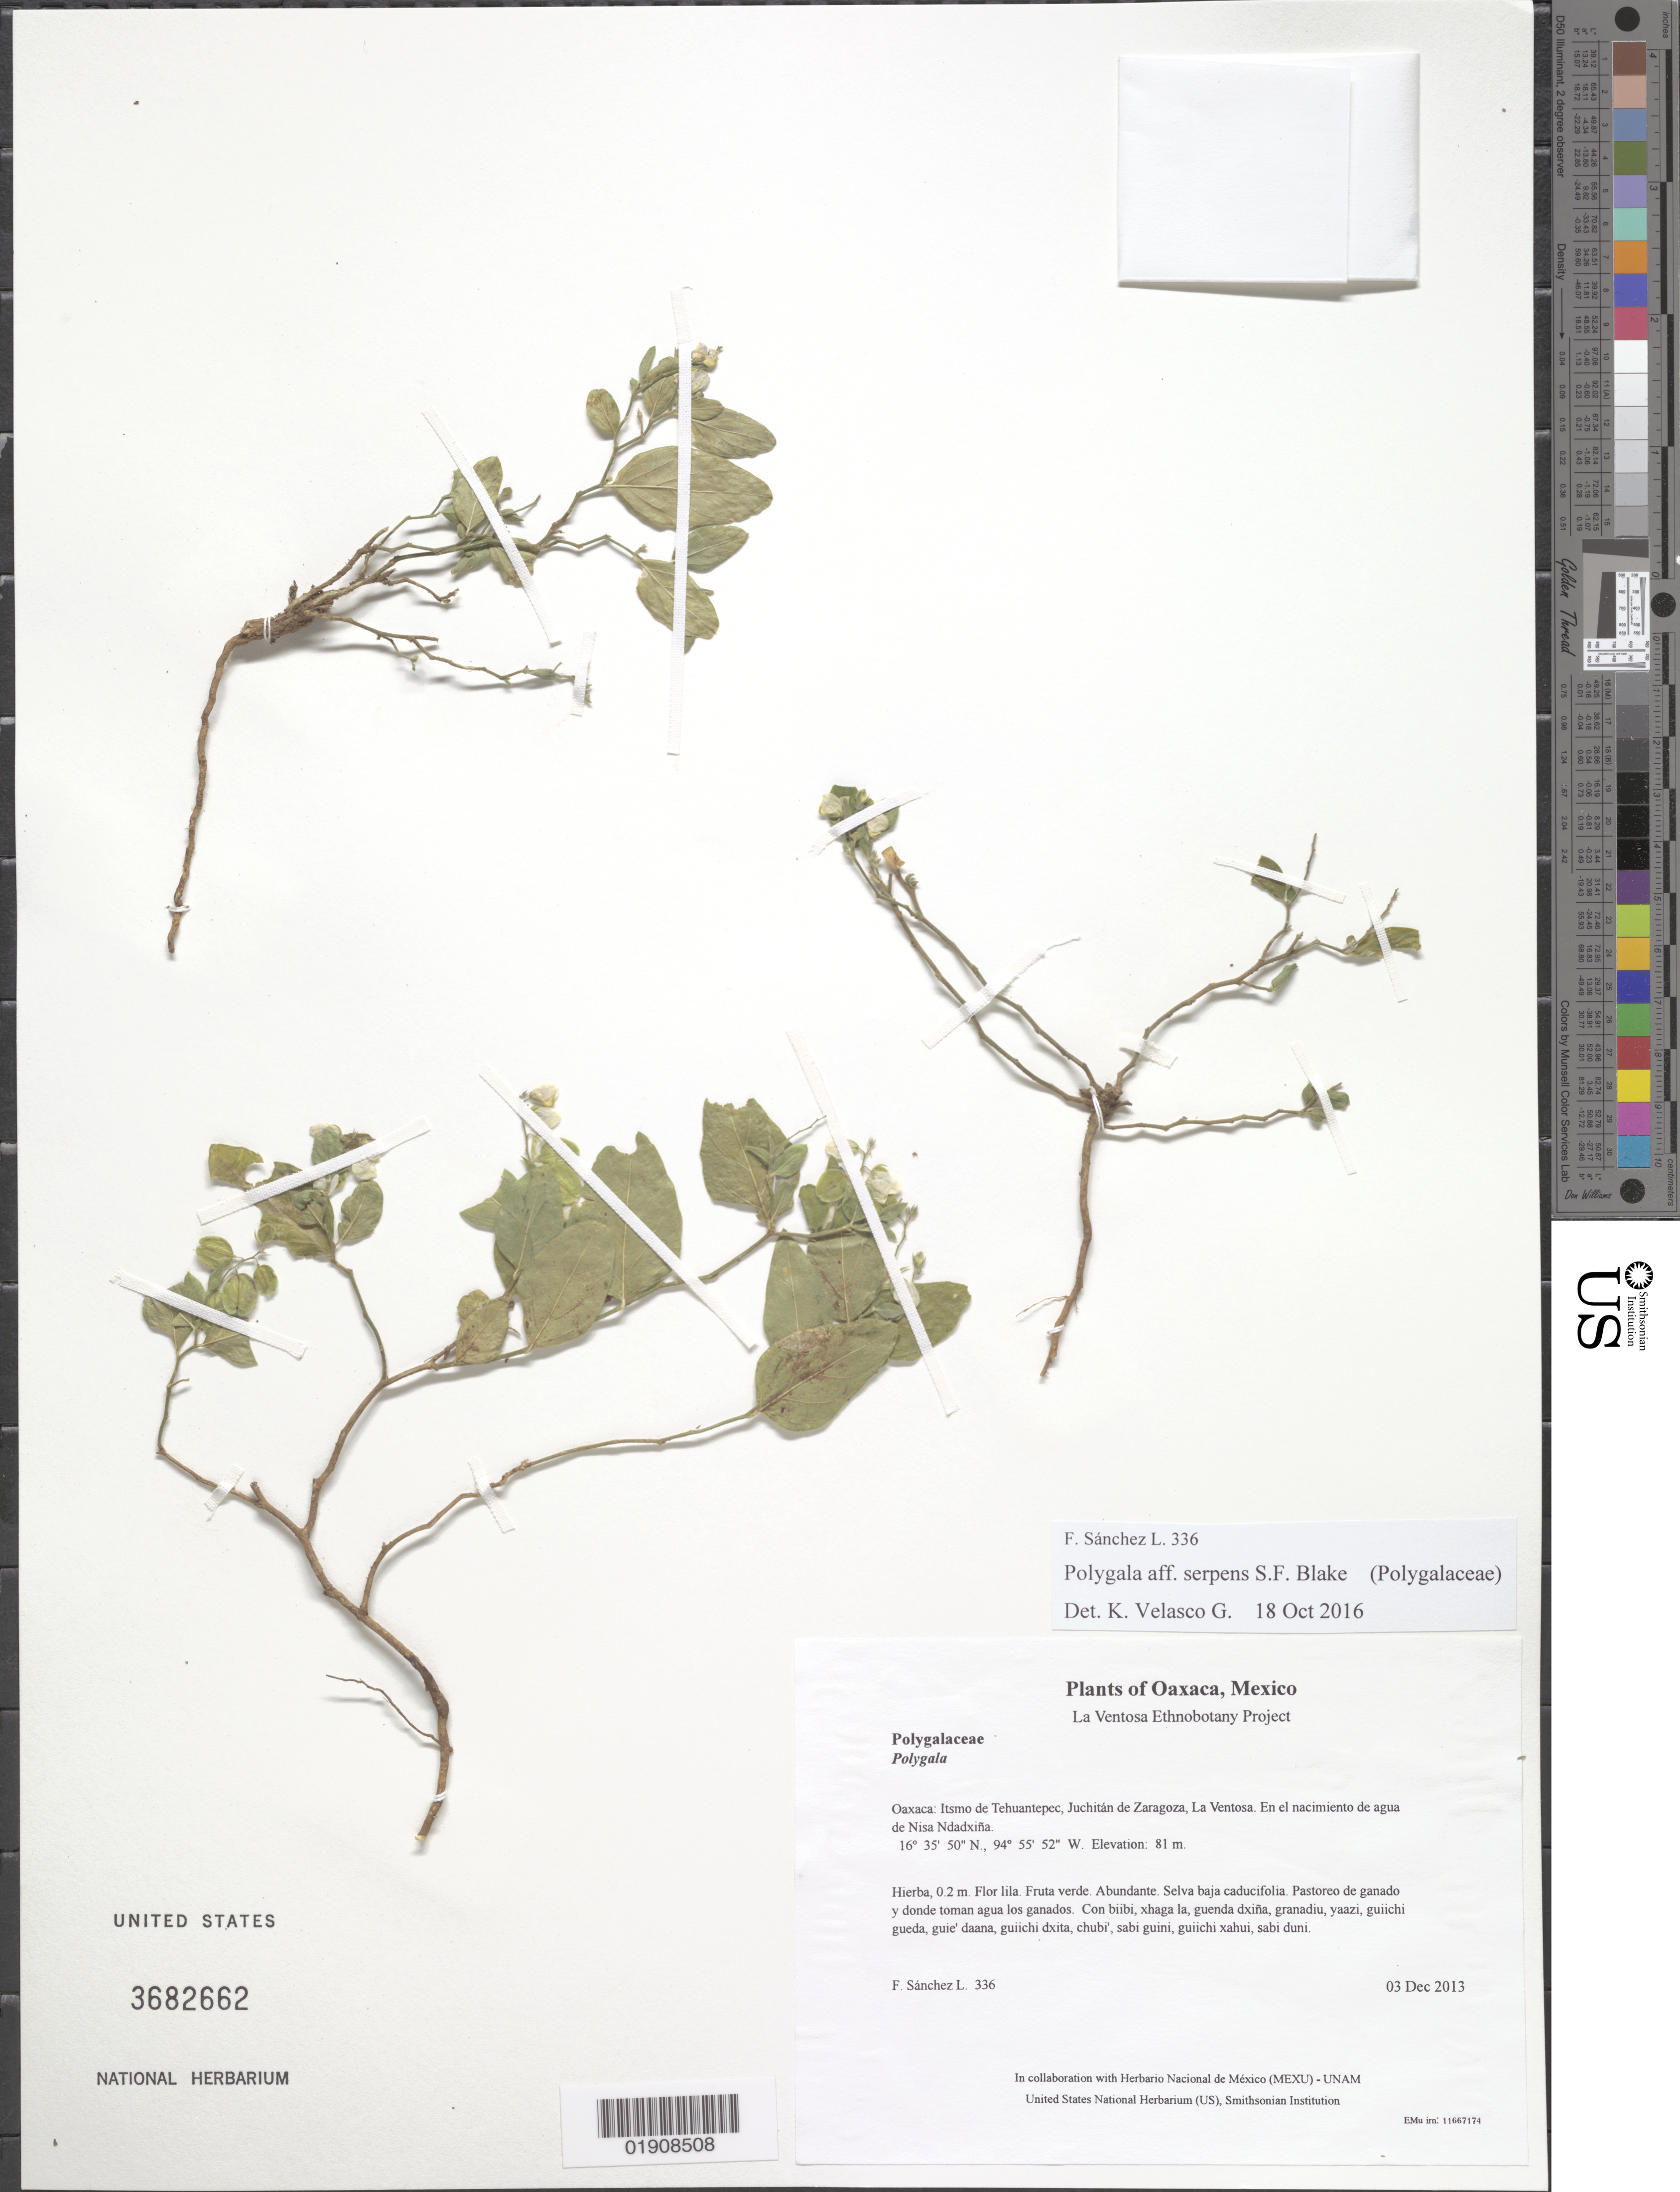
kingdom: Plantae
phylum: Tracheophyta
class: Magnoliopsida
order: Fabales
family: Polygalaceae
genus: Hebecarpa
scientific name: Hebecarpa velutina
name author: (C. Presl) J.R. Abbott & J.F.B. Pastore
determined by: Strong, Mark T., (BOT), Smithsonian Institution - National Museum of Natural History (UNITED STATES)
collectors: F. Sánchez L.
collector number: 336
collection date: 2013-12-03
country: Mexico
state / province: Oaxaca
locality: Itsmo de Tehuantepec, Juchitán de Zaragoza, La Ventosa. En el nacimiento de agua de Nisa Ndadxiña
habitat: Selva baja caducifolia. Pastoreo de ganado y donde toman agua los ganados.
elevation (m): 81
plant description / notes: JEBOT, MEXU, SERO; Guixi bandaga. 0.2 m. Guie' lila. Cuaananaxhi naga'. Stale.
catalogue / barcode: US 3682662